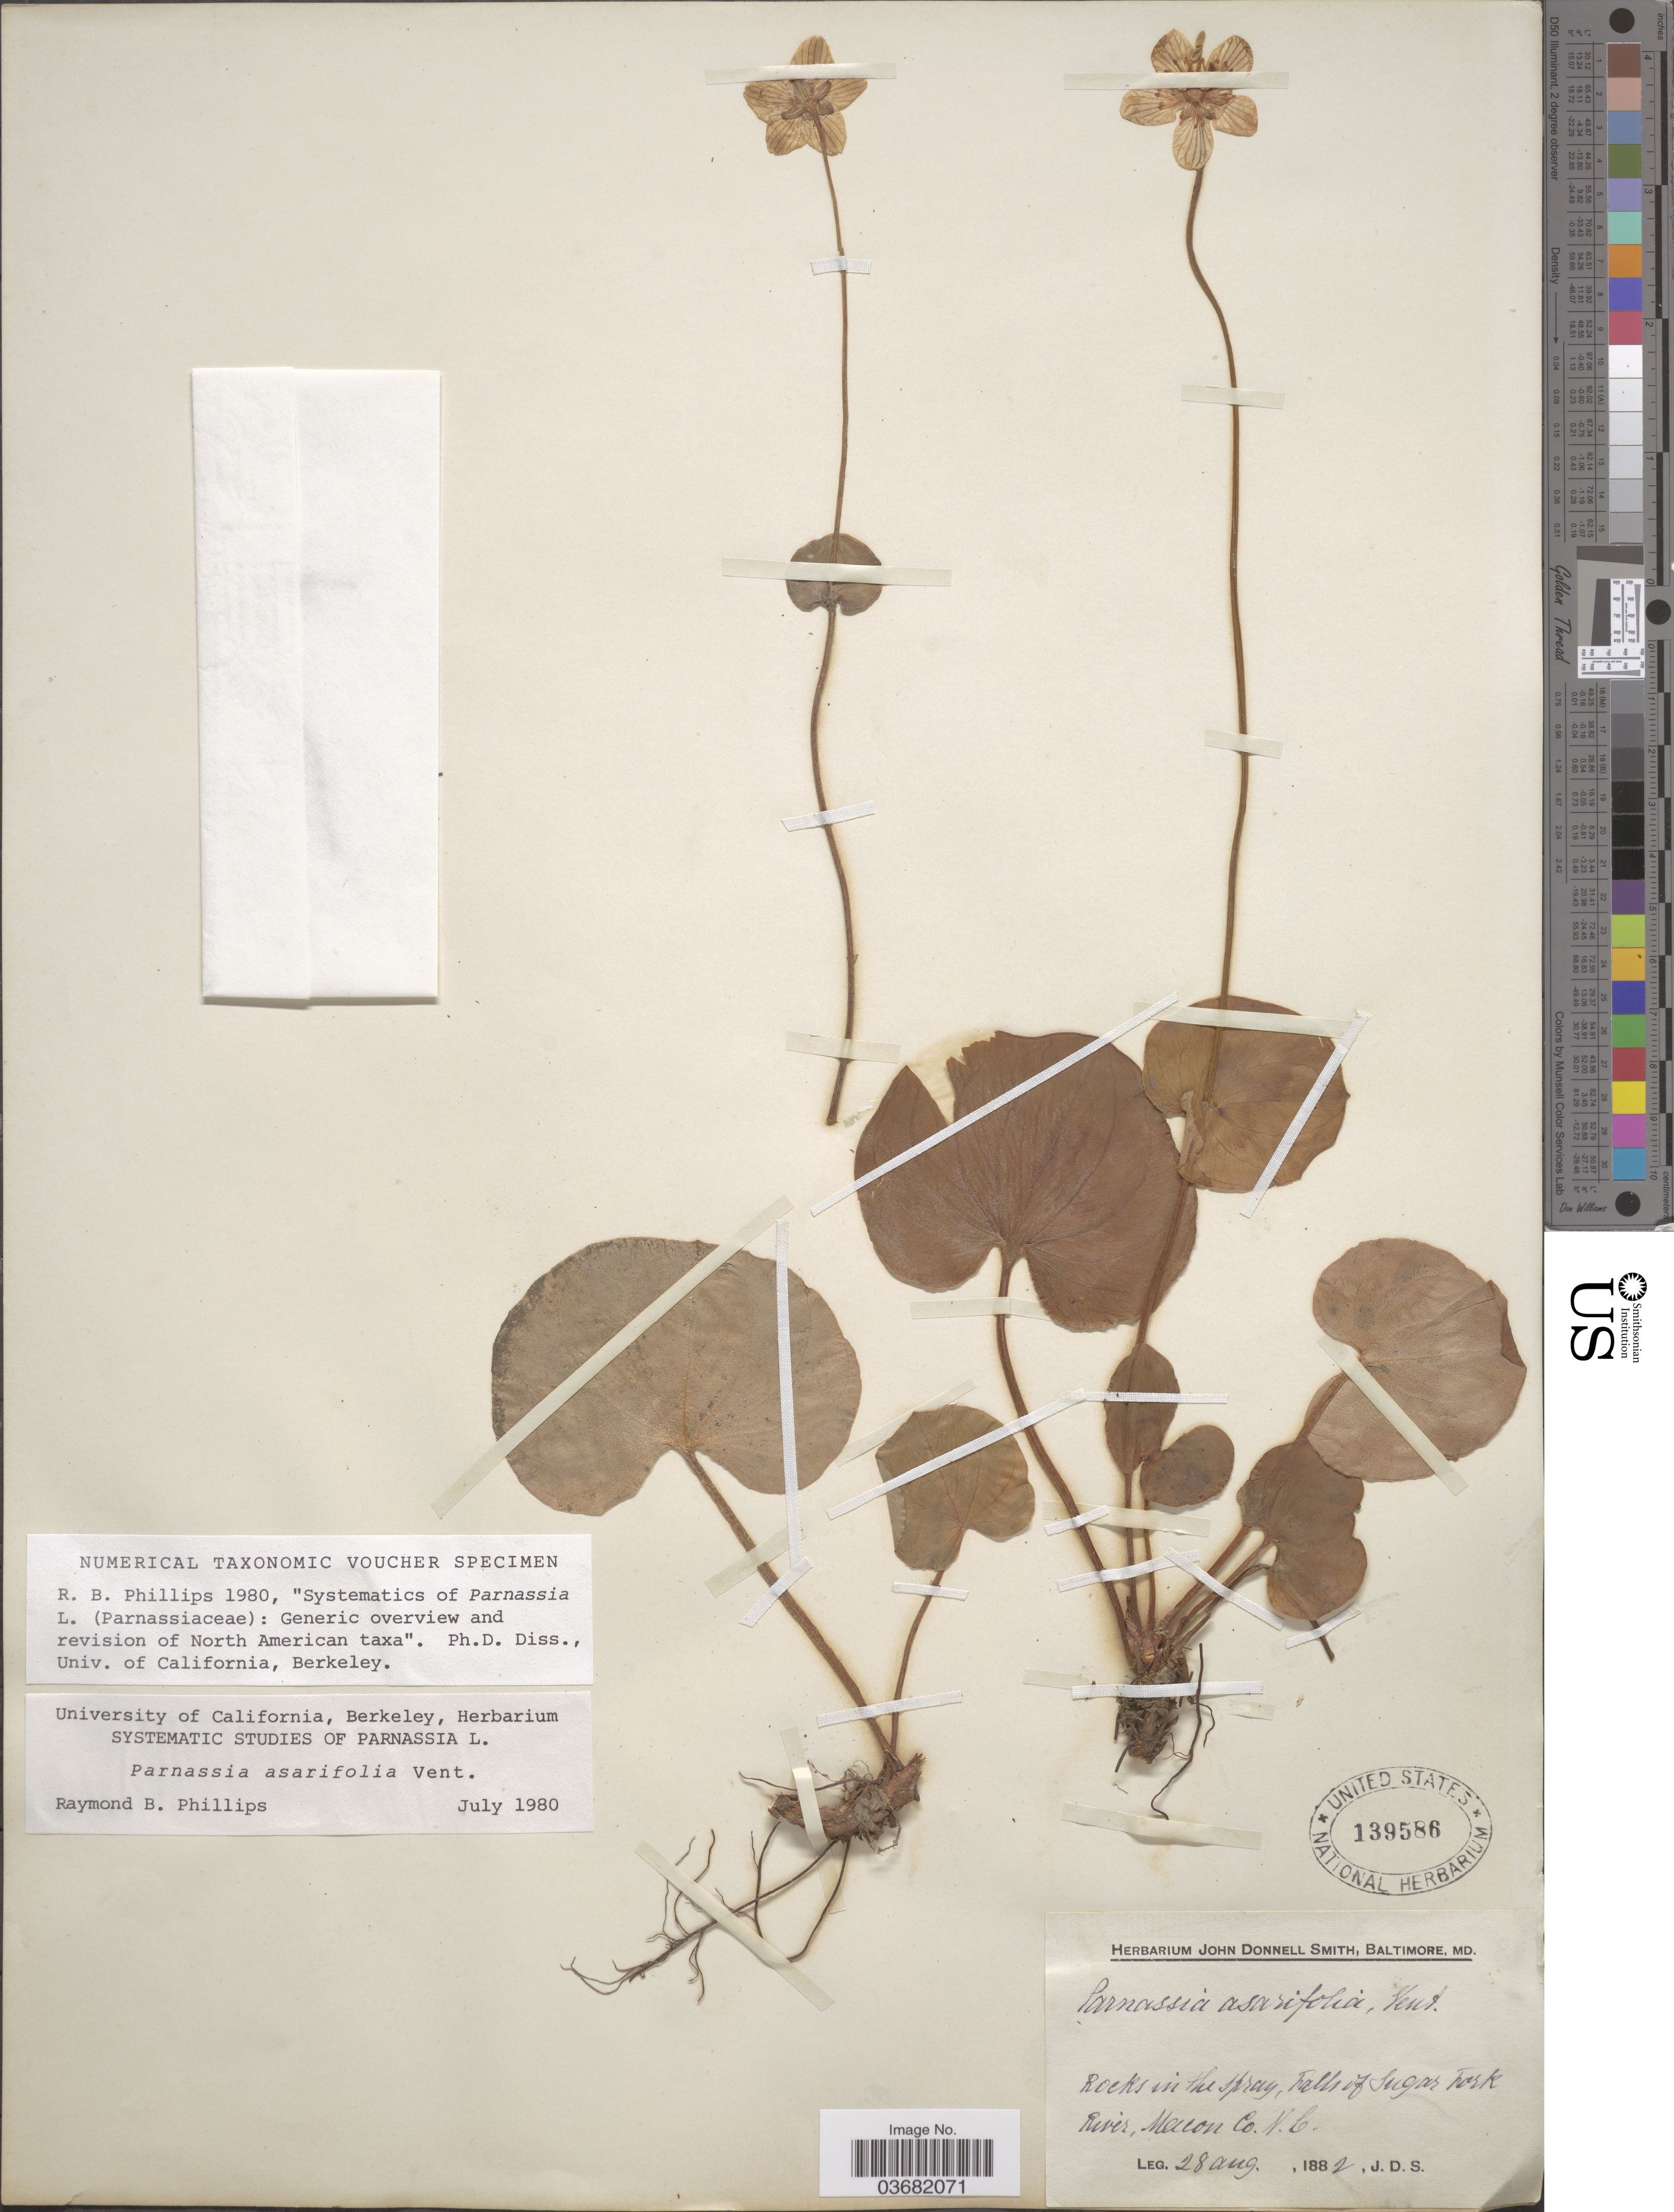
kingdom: Plantae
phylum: Tracheophyta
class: Magnoliopsida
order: Celastrales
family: Parnassiaceae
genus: Parnassia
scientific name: Parnassia asarifolia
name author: Vent.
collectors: J. Donnell Smith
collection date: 1882-08-28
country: United States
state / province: North Carolina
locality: Falls of Sugar Fork River, Macon Co.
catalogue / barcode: US 139586